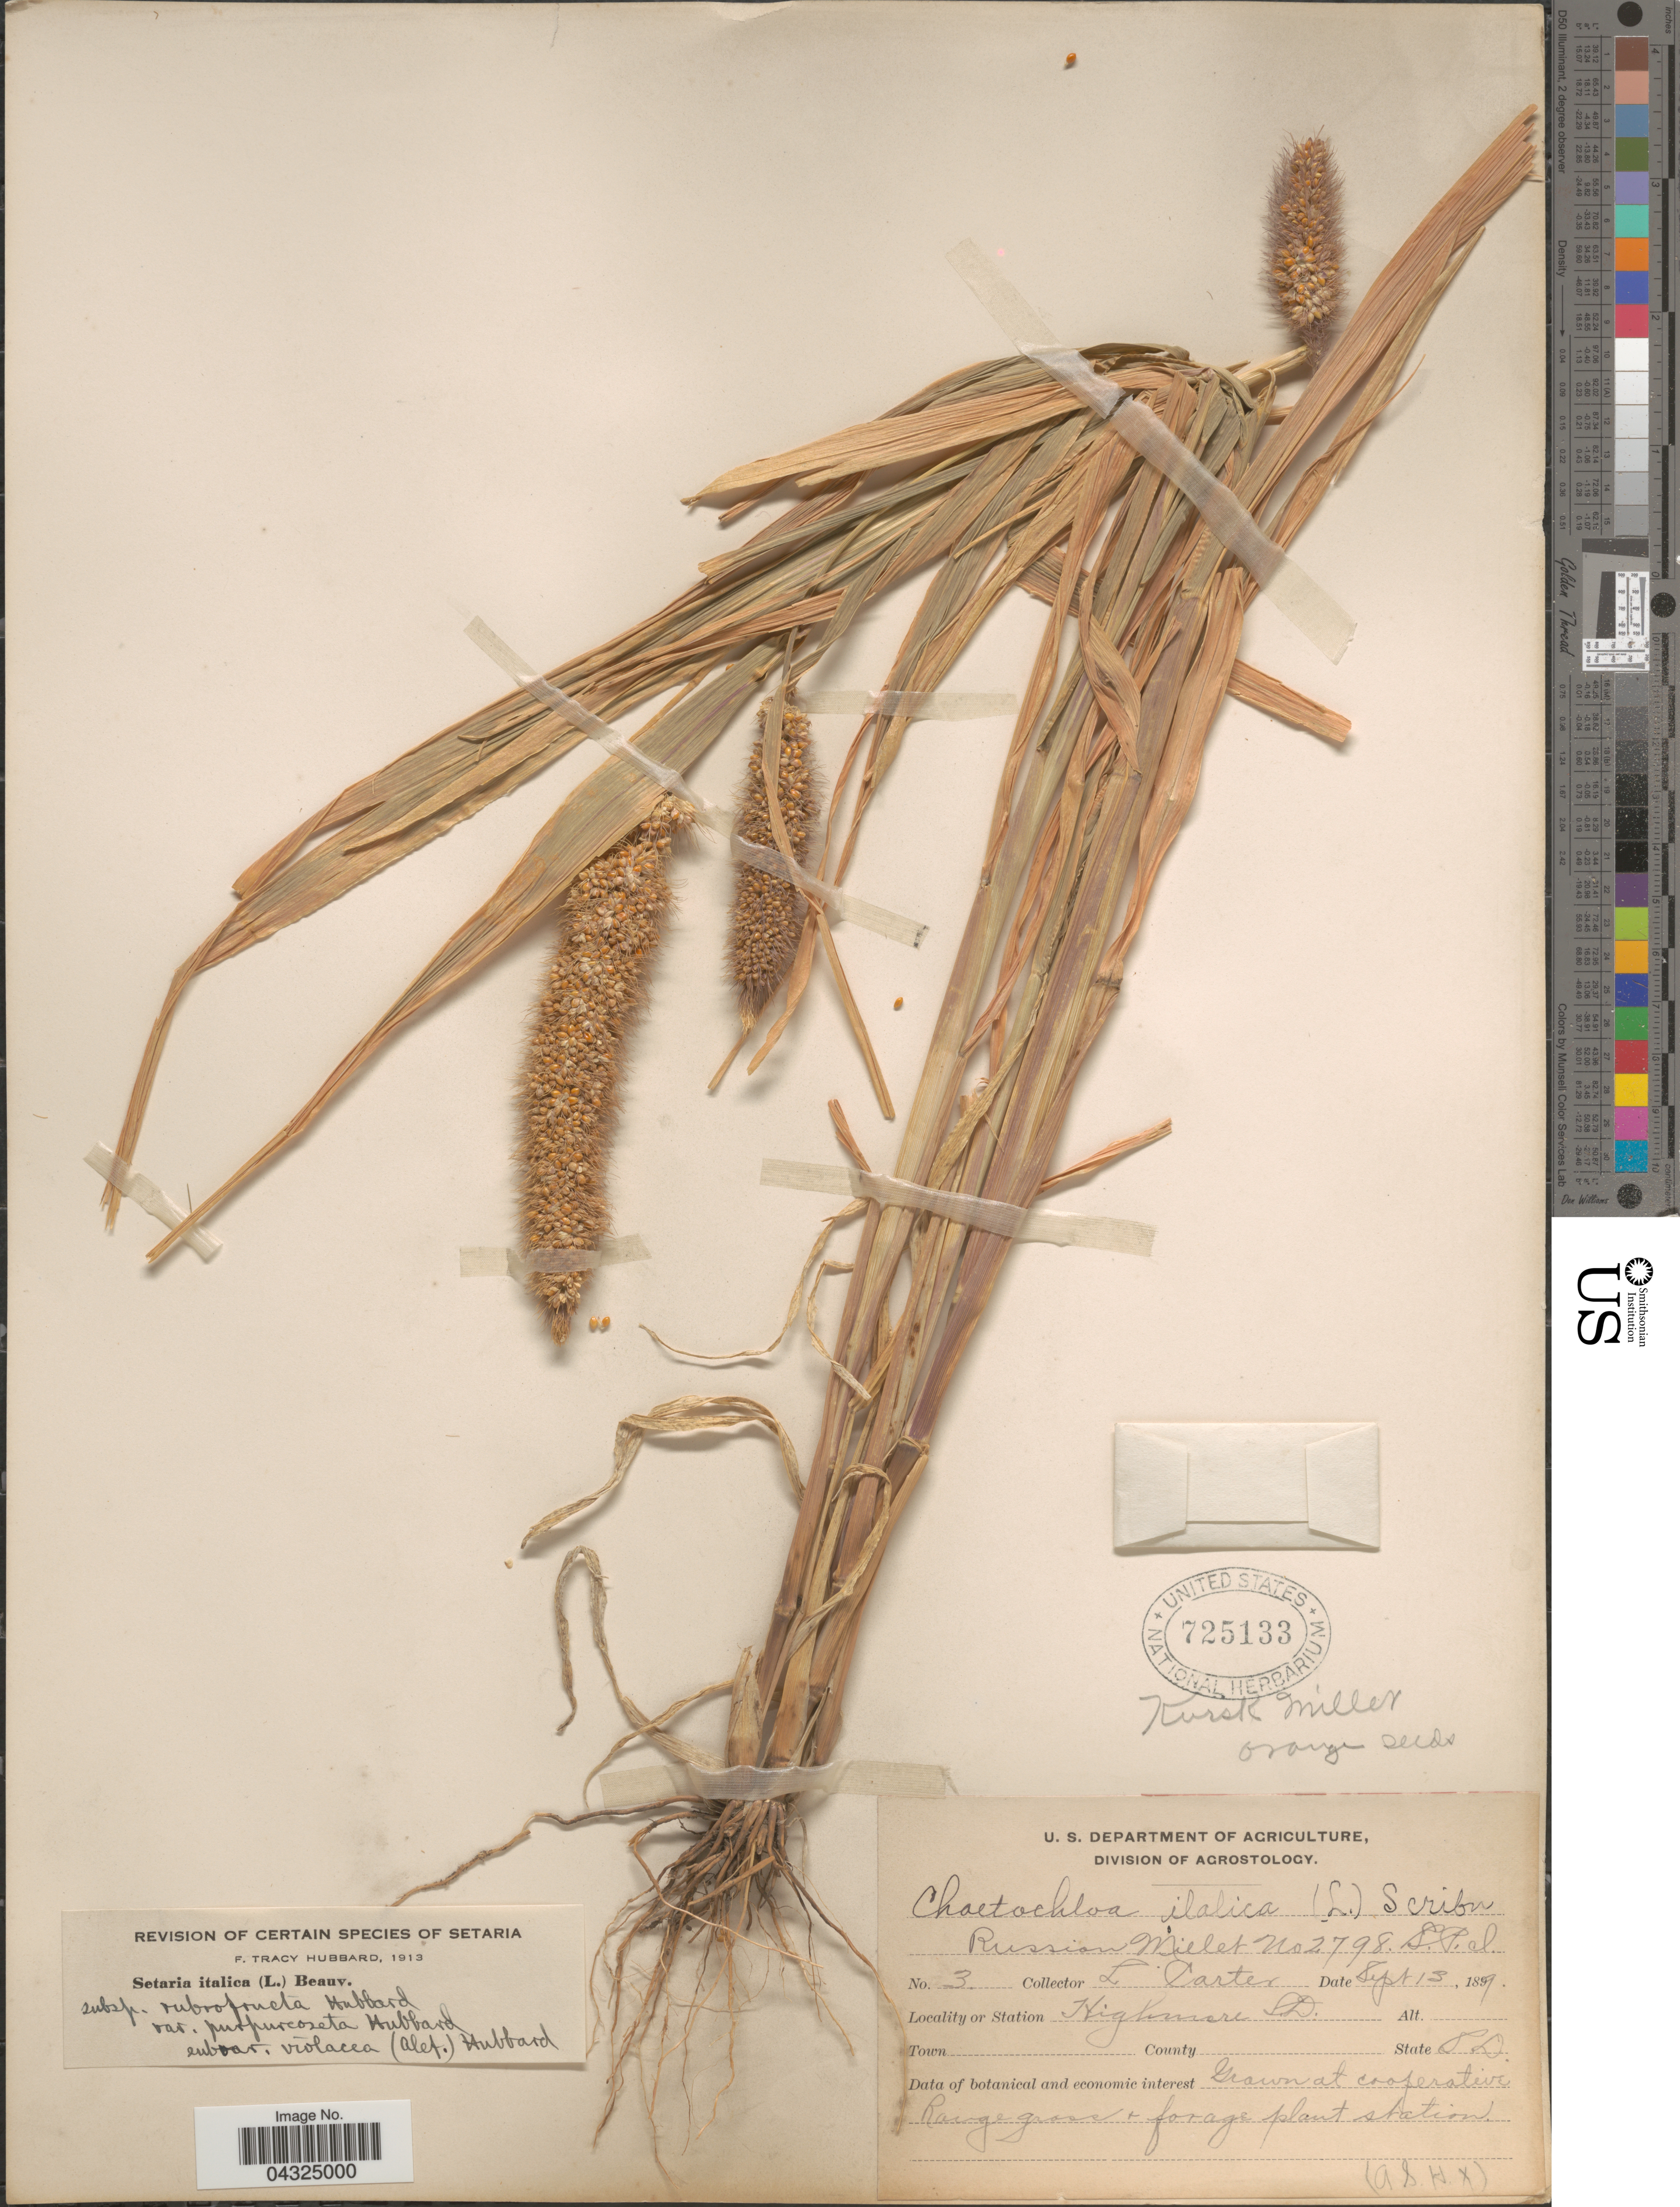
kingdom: Plantae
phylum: Tracheophyta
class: Liliopsida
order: Poales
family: Poaceae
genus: Setaria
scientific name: Setaria italica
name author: (L.) P. Beauv.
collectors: L. W. Carter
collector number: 3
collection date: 1897-09-13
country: United States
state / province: South Dakota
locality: Highmore. Grown at cooperative Range grass + forage plant station.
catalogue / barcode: US 725133